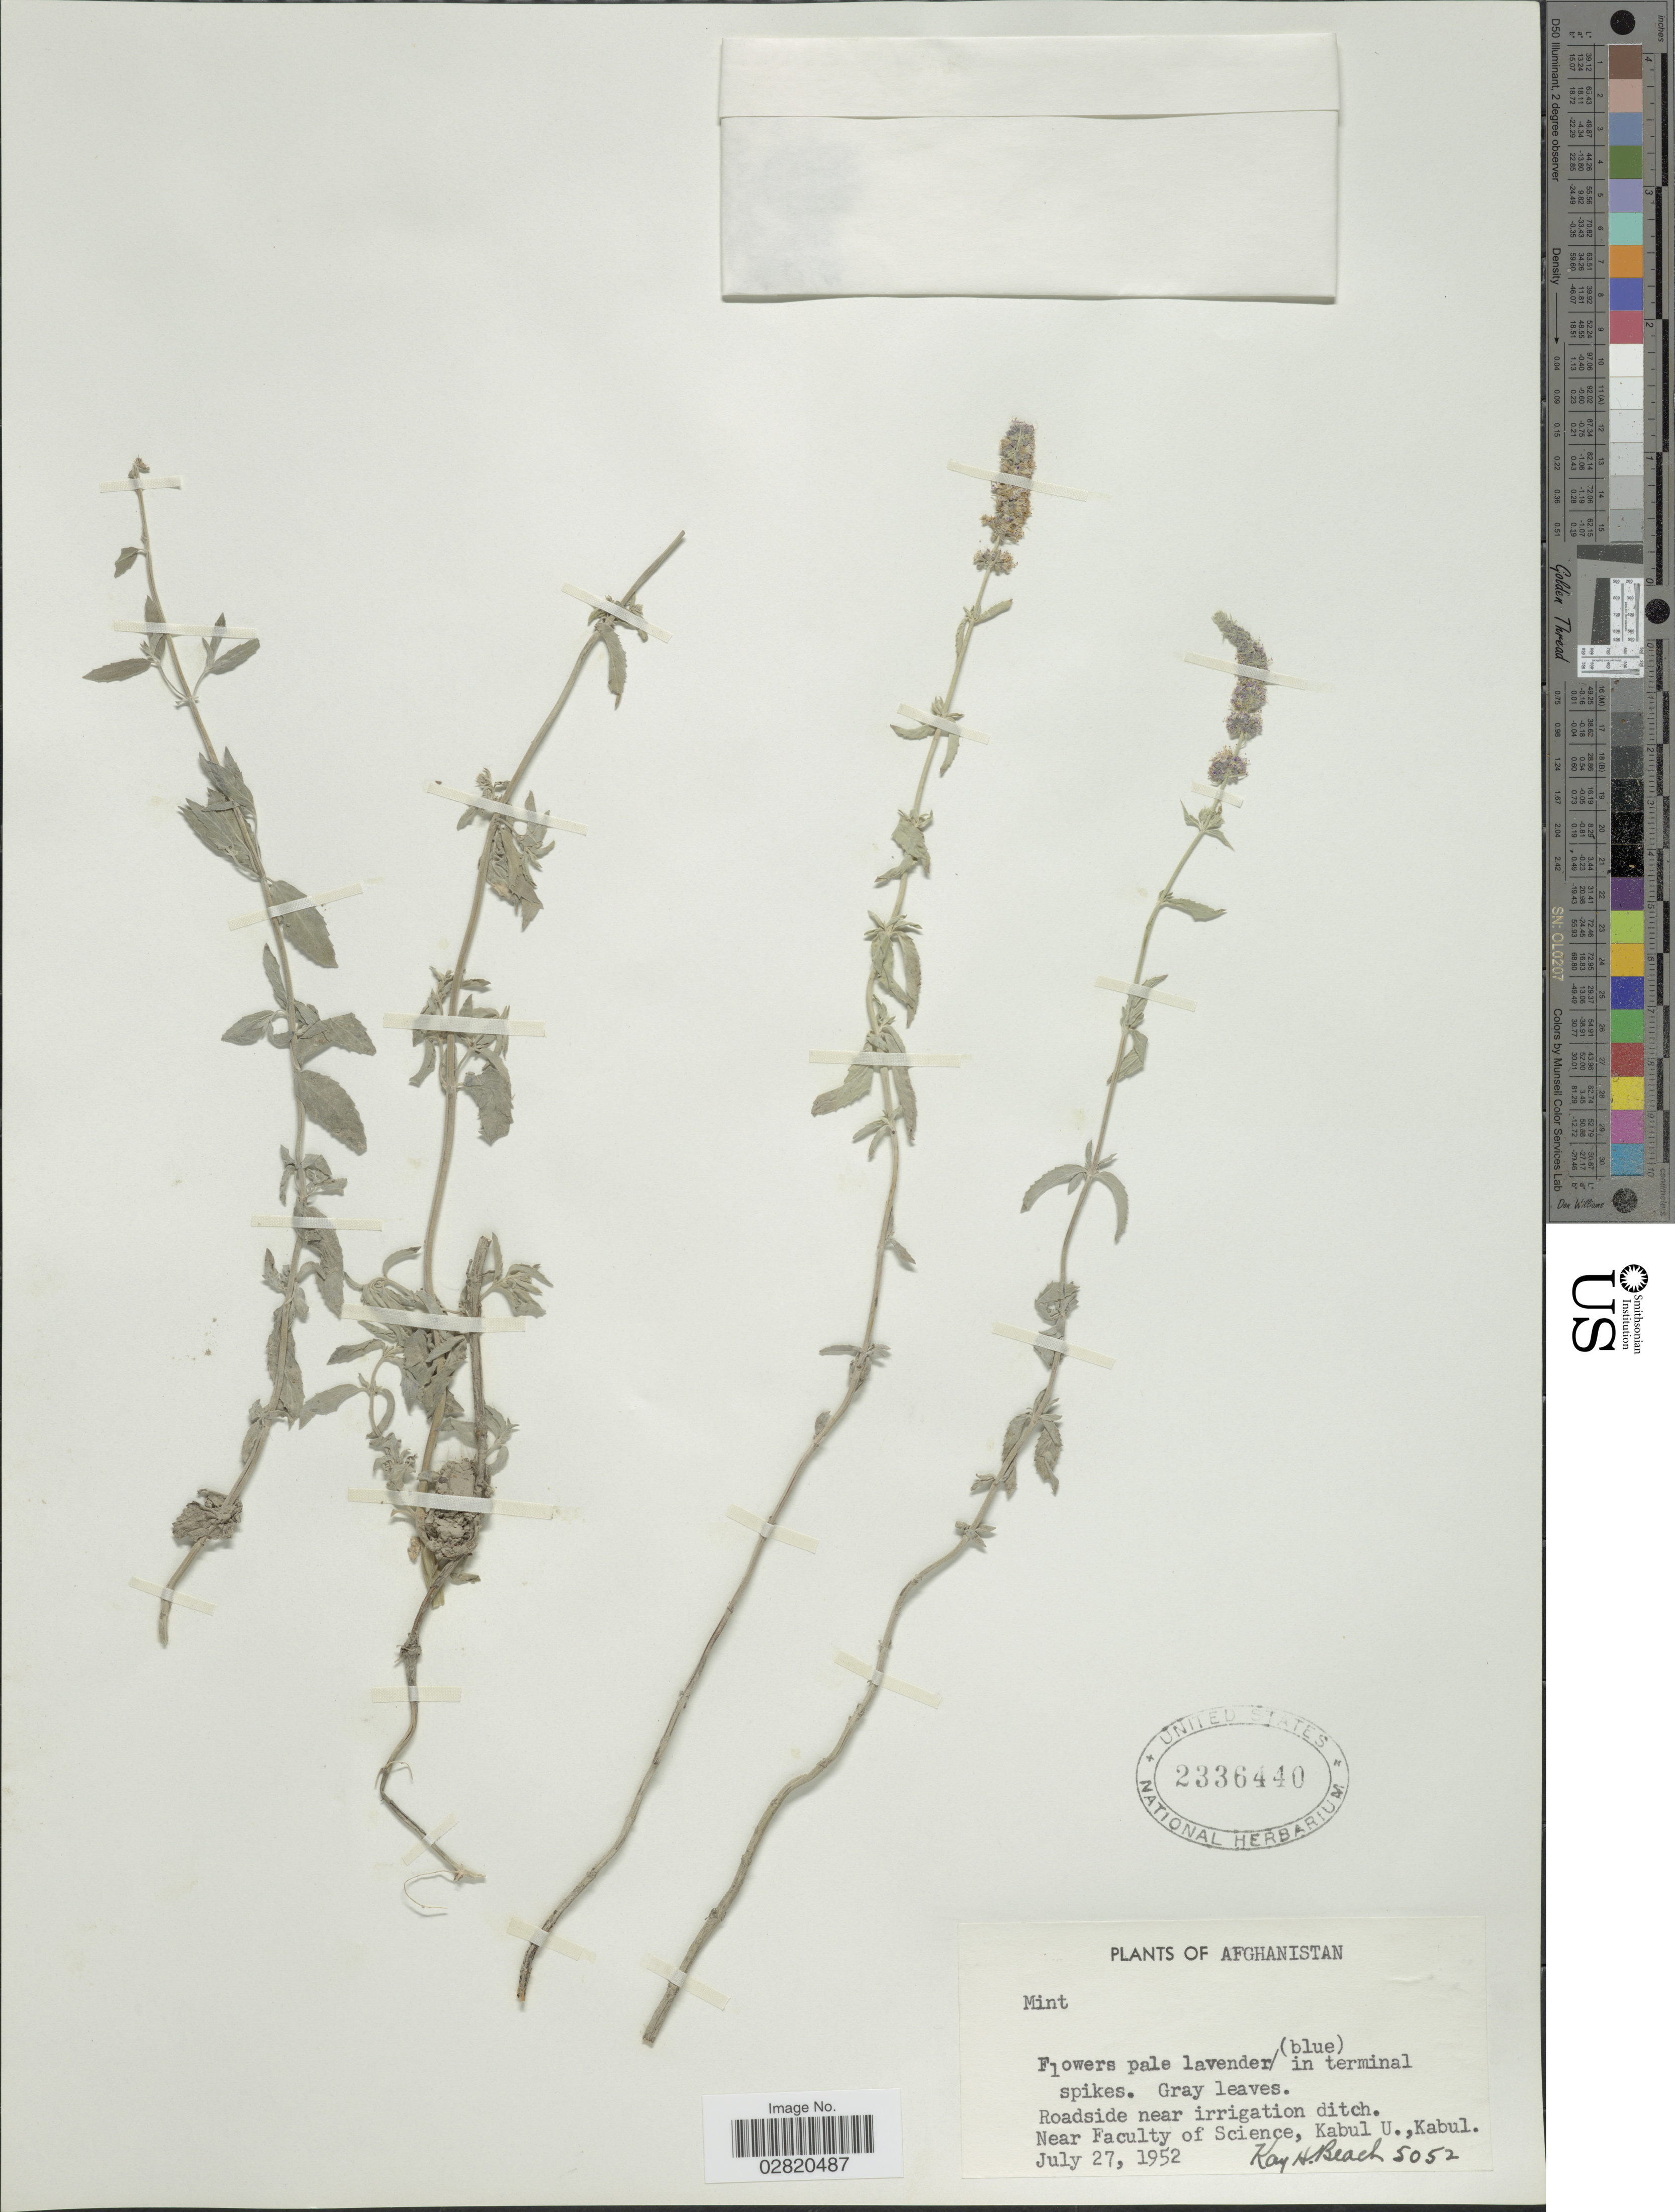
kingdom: Plantae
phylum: Tracheophyta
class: Magnoliopsida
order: Lamiales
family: Lamiaceae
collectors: K. H. Beach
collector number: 5052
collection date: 1952-07-27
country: Afghanistan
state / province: Kabul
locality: Roadside near irrigation ditch. Near Faculty of Science, Kabul U.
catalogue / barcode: US 2336440